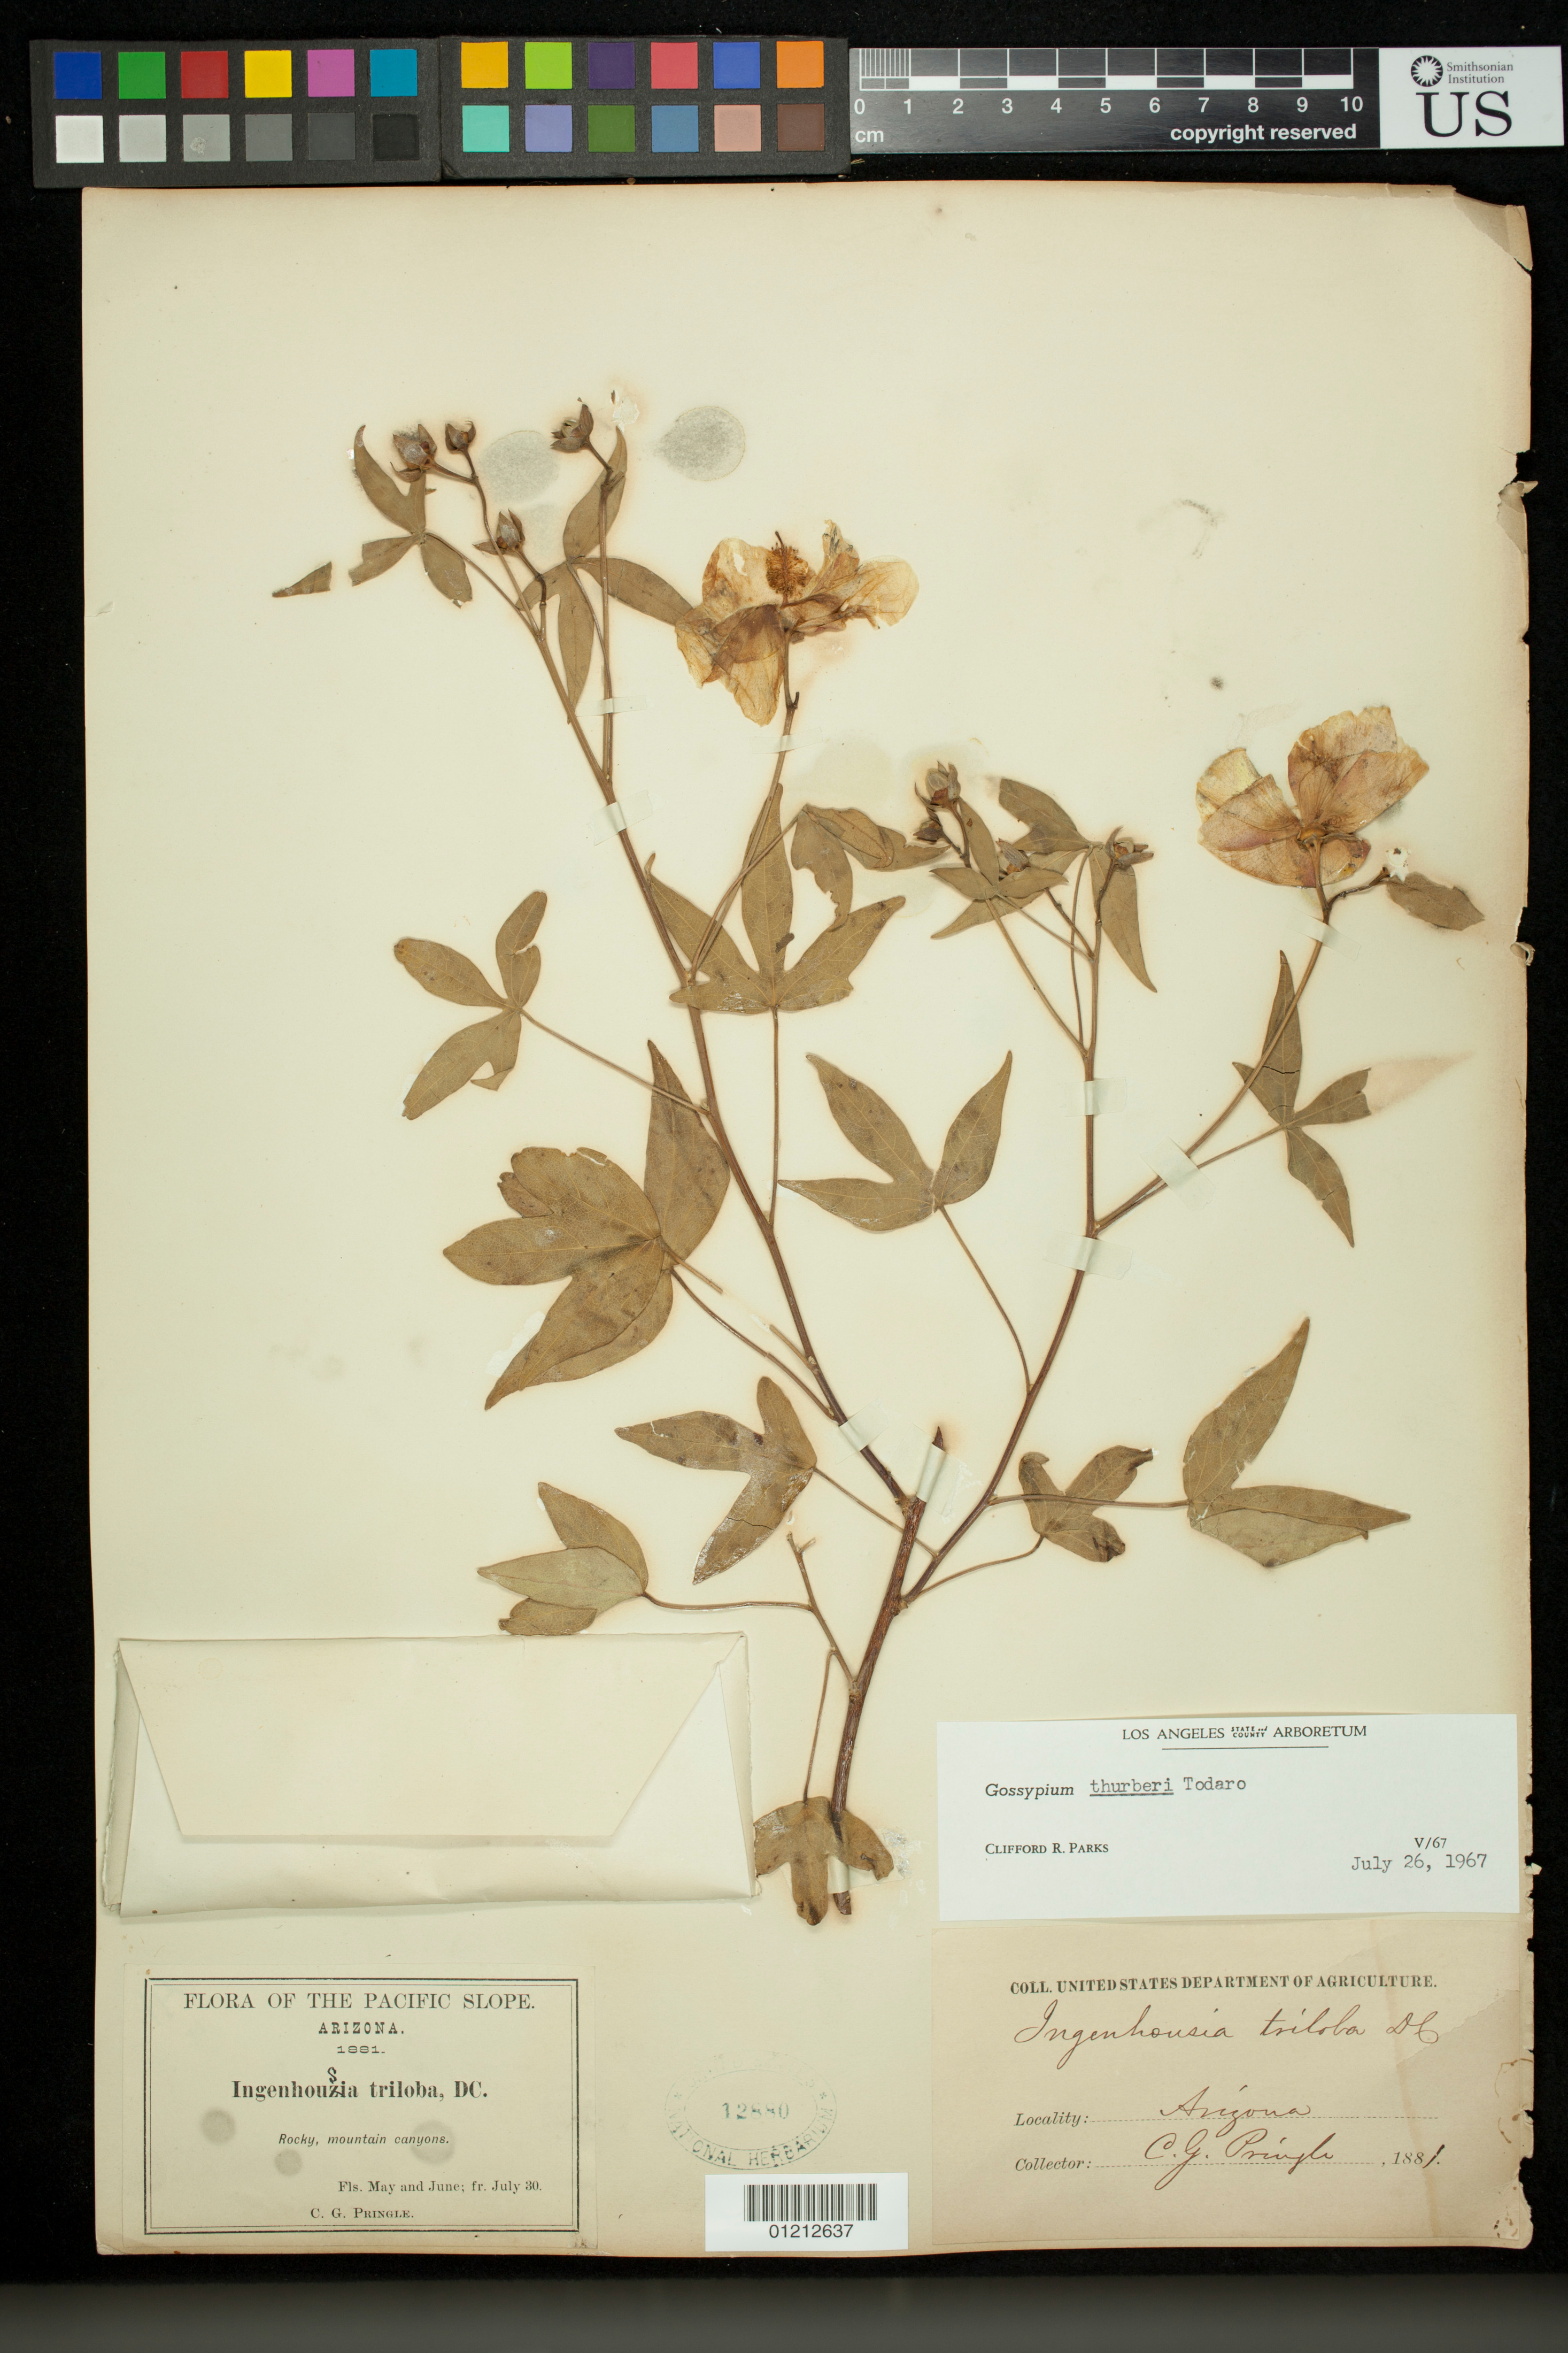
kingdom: Plantae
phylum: Tracheophyta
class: Magnoliopsida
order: Malvales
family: Malvaceae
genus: Gossypium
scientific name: Gossypium thurberi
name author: Tod.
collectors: C. G. Pringle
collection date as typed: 1881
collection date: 1881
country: United States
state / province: Arizona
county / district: Pima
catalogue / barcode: US 12880